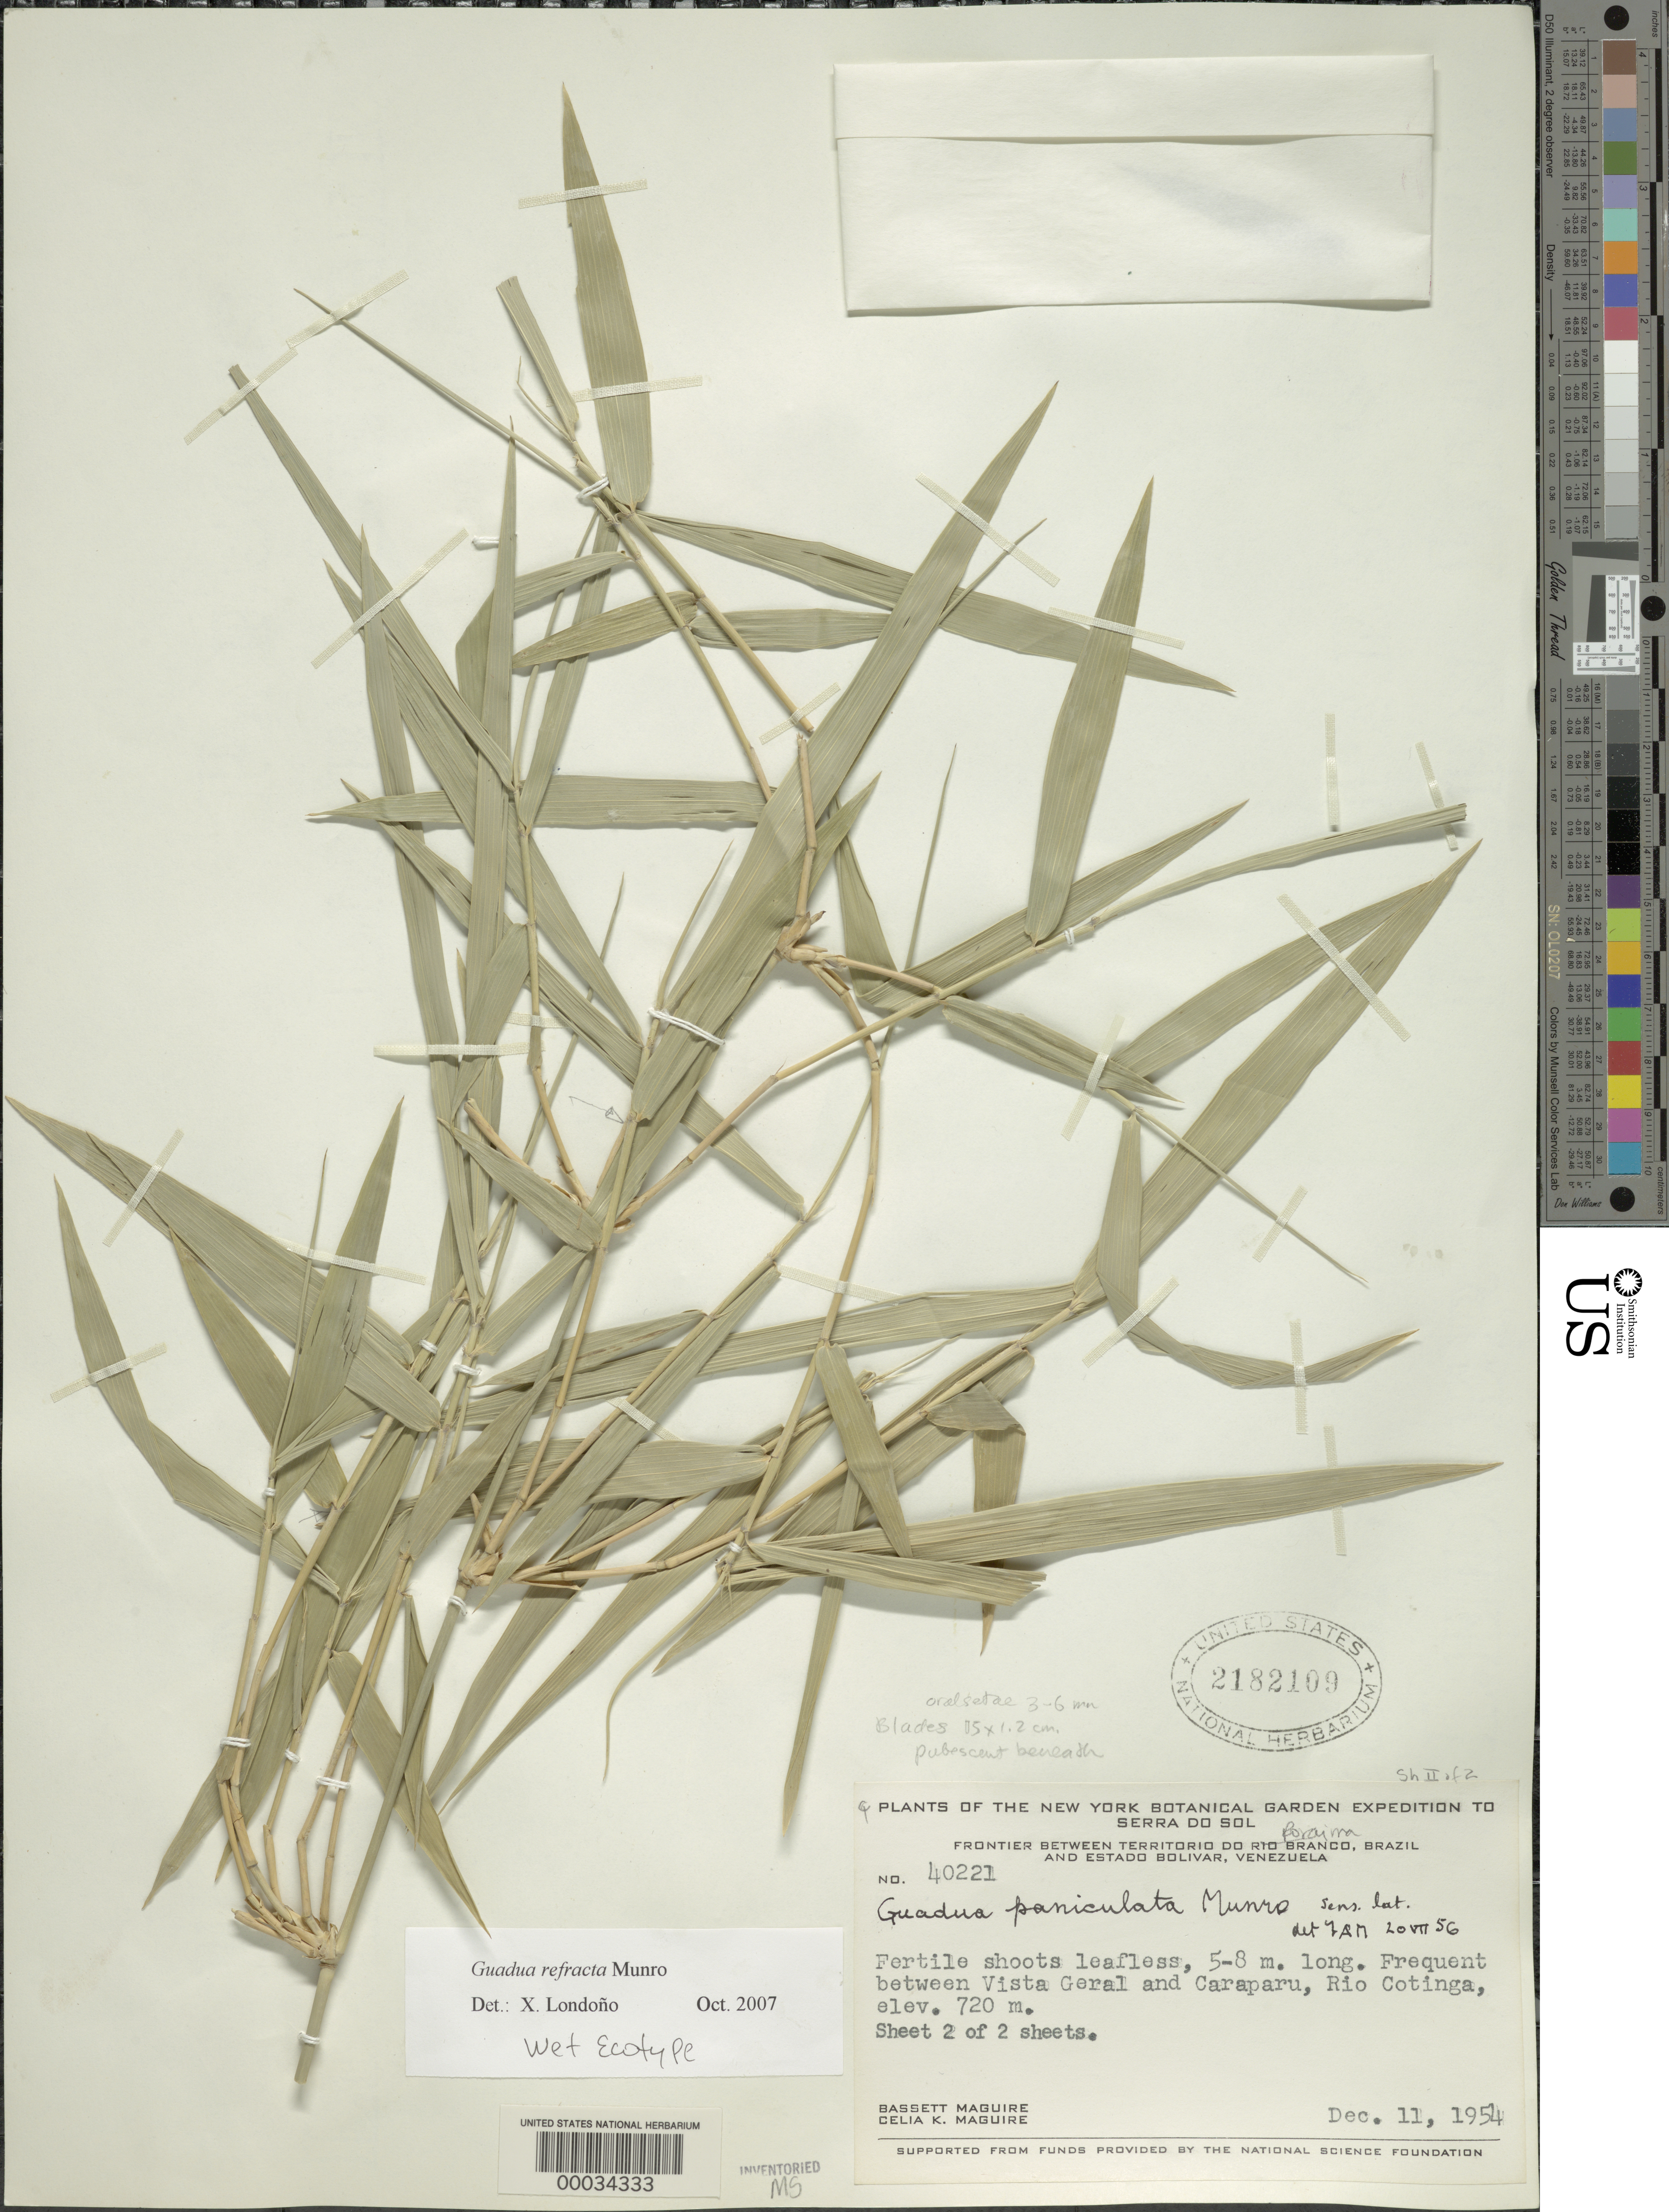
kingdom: Plantae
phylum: Tracheophyta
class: Liliopsida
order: Poales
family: Poaceae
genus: Guadua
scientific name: Guadua venezuelae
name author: Munro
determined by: McMurchie, Elizabeth, (UNITED STATES)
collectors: B. Maguire & C. K. Maguire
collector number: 40221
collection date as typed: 11 Dec 1954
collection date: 1954-12-11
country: Venezuela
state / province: Bolivar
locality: Estado, rio cotinga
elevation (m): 720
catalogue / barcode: US 2182109